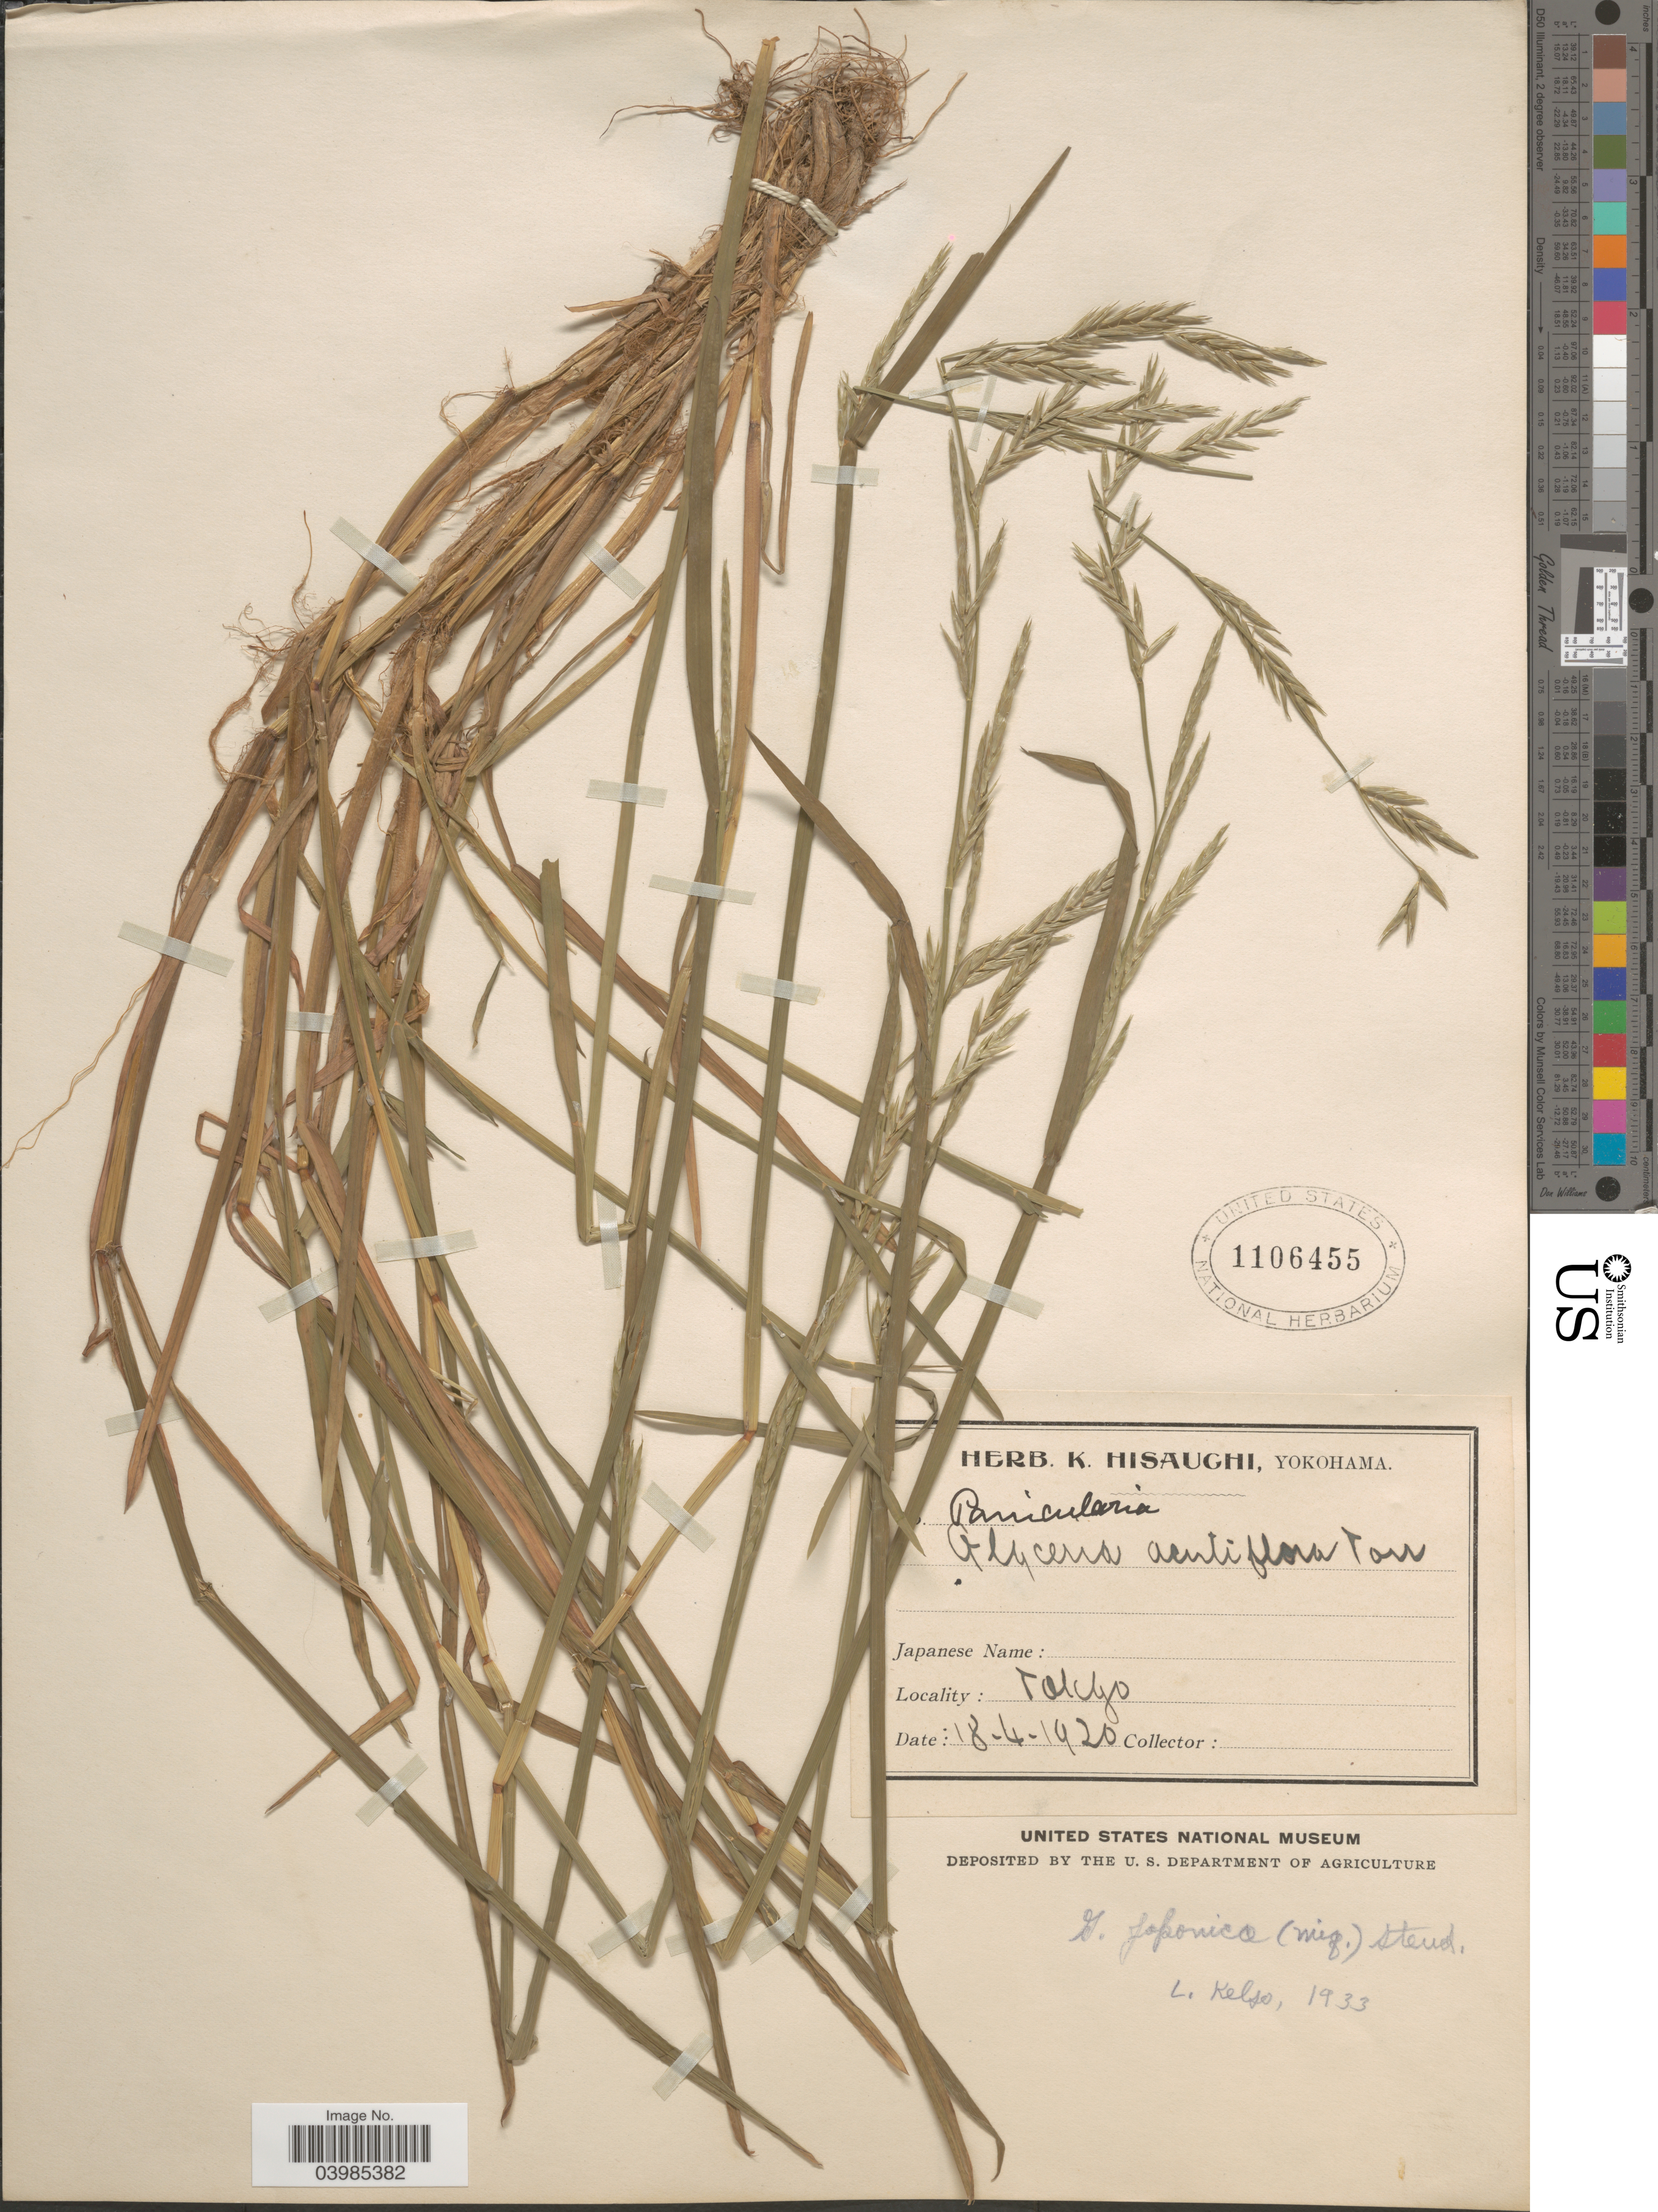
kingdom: Plantae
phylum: Tracheophyta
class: Liliopsida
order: Poales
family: Poaceae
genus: Glyceria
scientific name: Glyceria acutiflora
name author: Torr.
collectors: ex herb. Hisaughi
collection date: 1920-04-18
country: Japan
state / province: Tokyo, Federal City of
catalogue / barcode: US 1106455